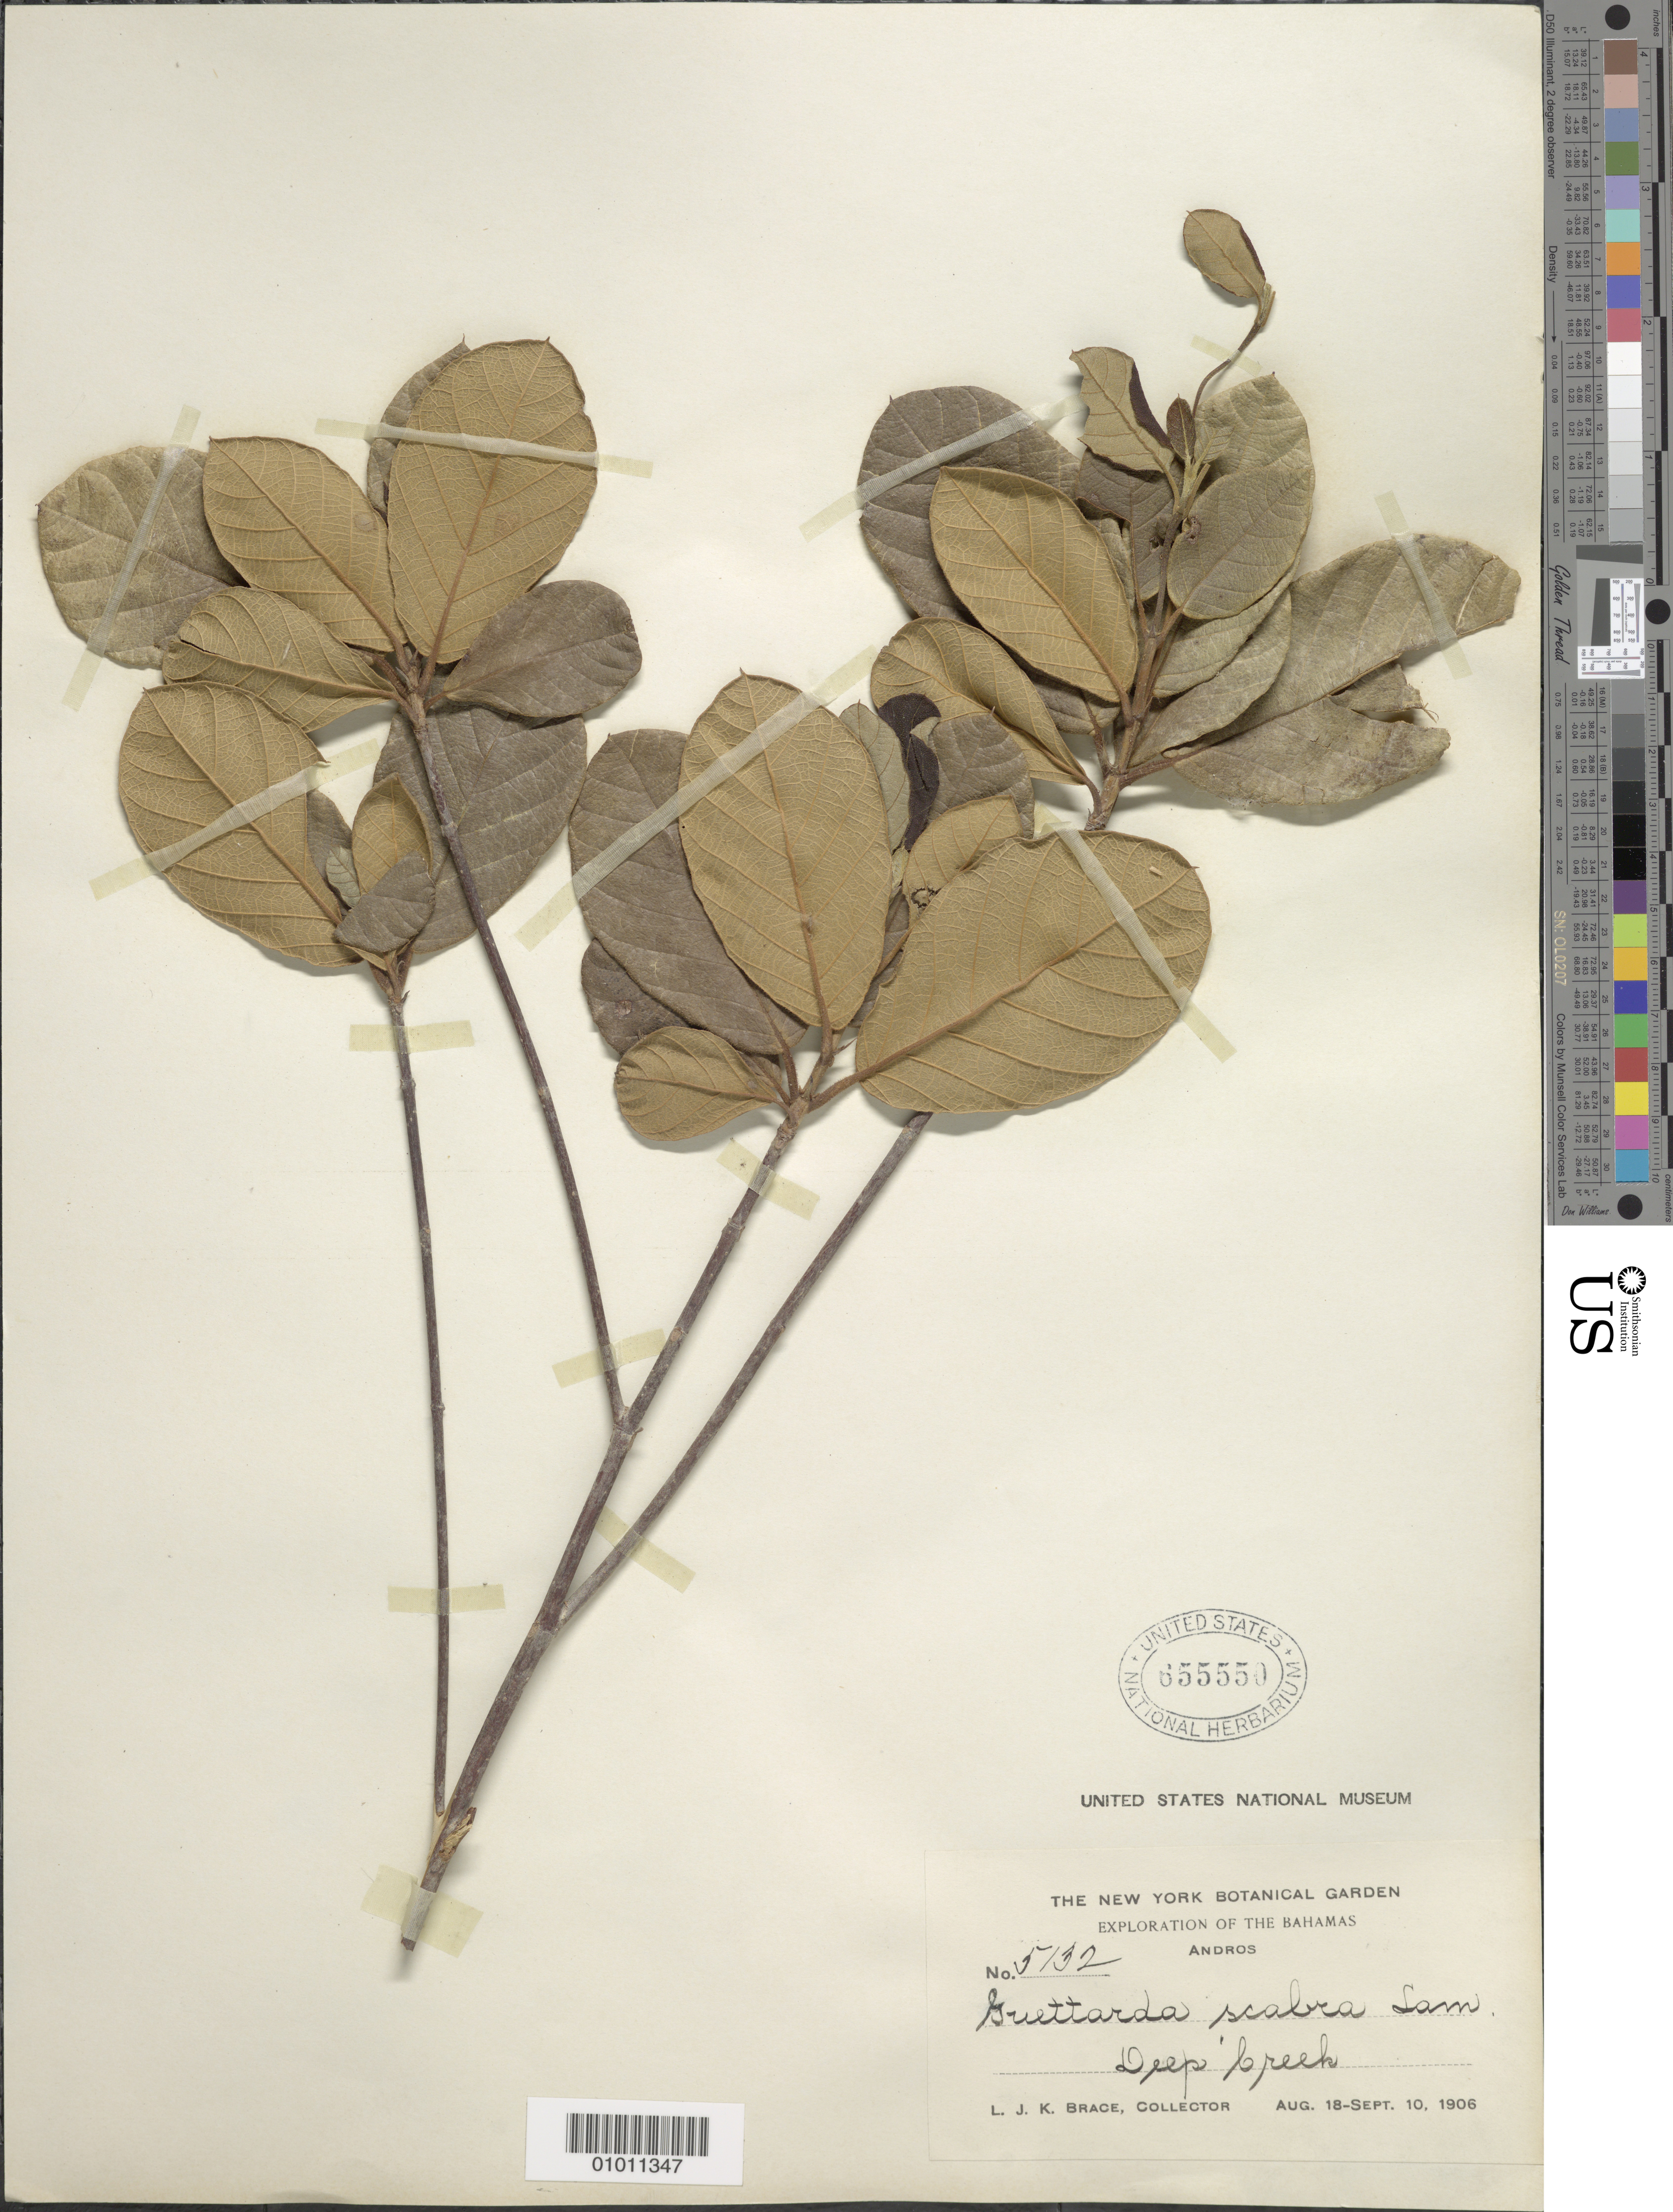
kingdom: Plantae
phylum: Tracheophyta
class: Magnoliopsida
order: Gentianales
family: Rubiaceae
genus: Guettarda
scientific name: Guettarda scabra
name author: (L.) Vent.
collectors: L. J. K. Brace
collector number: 5132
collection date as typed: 18 Aug 1906 to 10 Sep 1906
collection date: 1906-08-18/1906-09-10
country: Bahamas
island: Andros I.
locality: Deep Creek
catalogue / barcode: US 655550